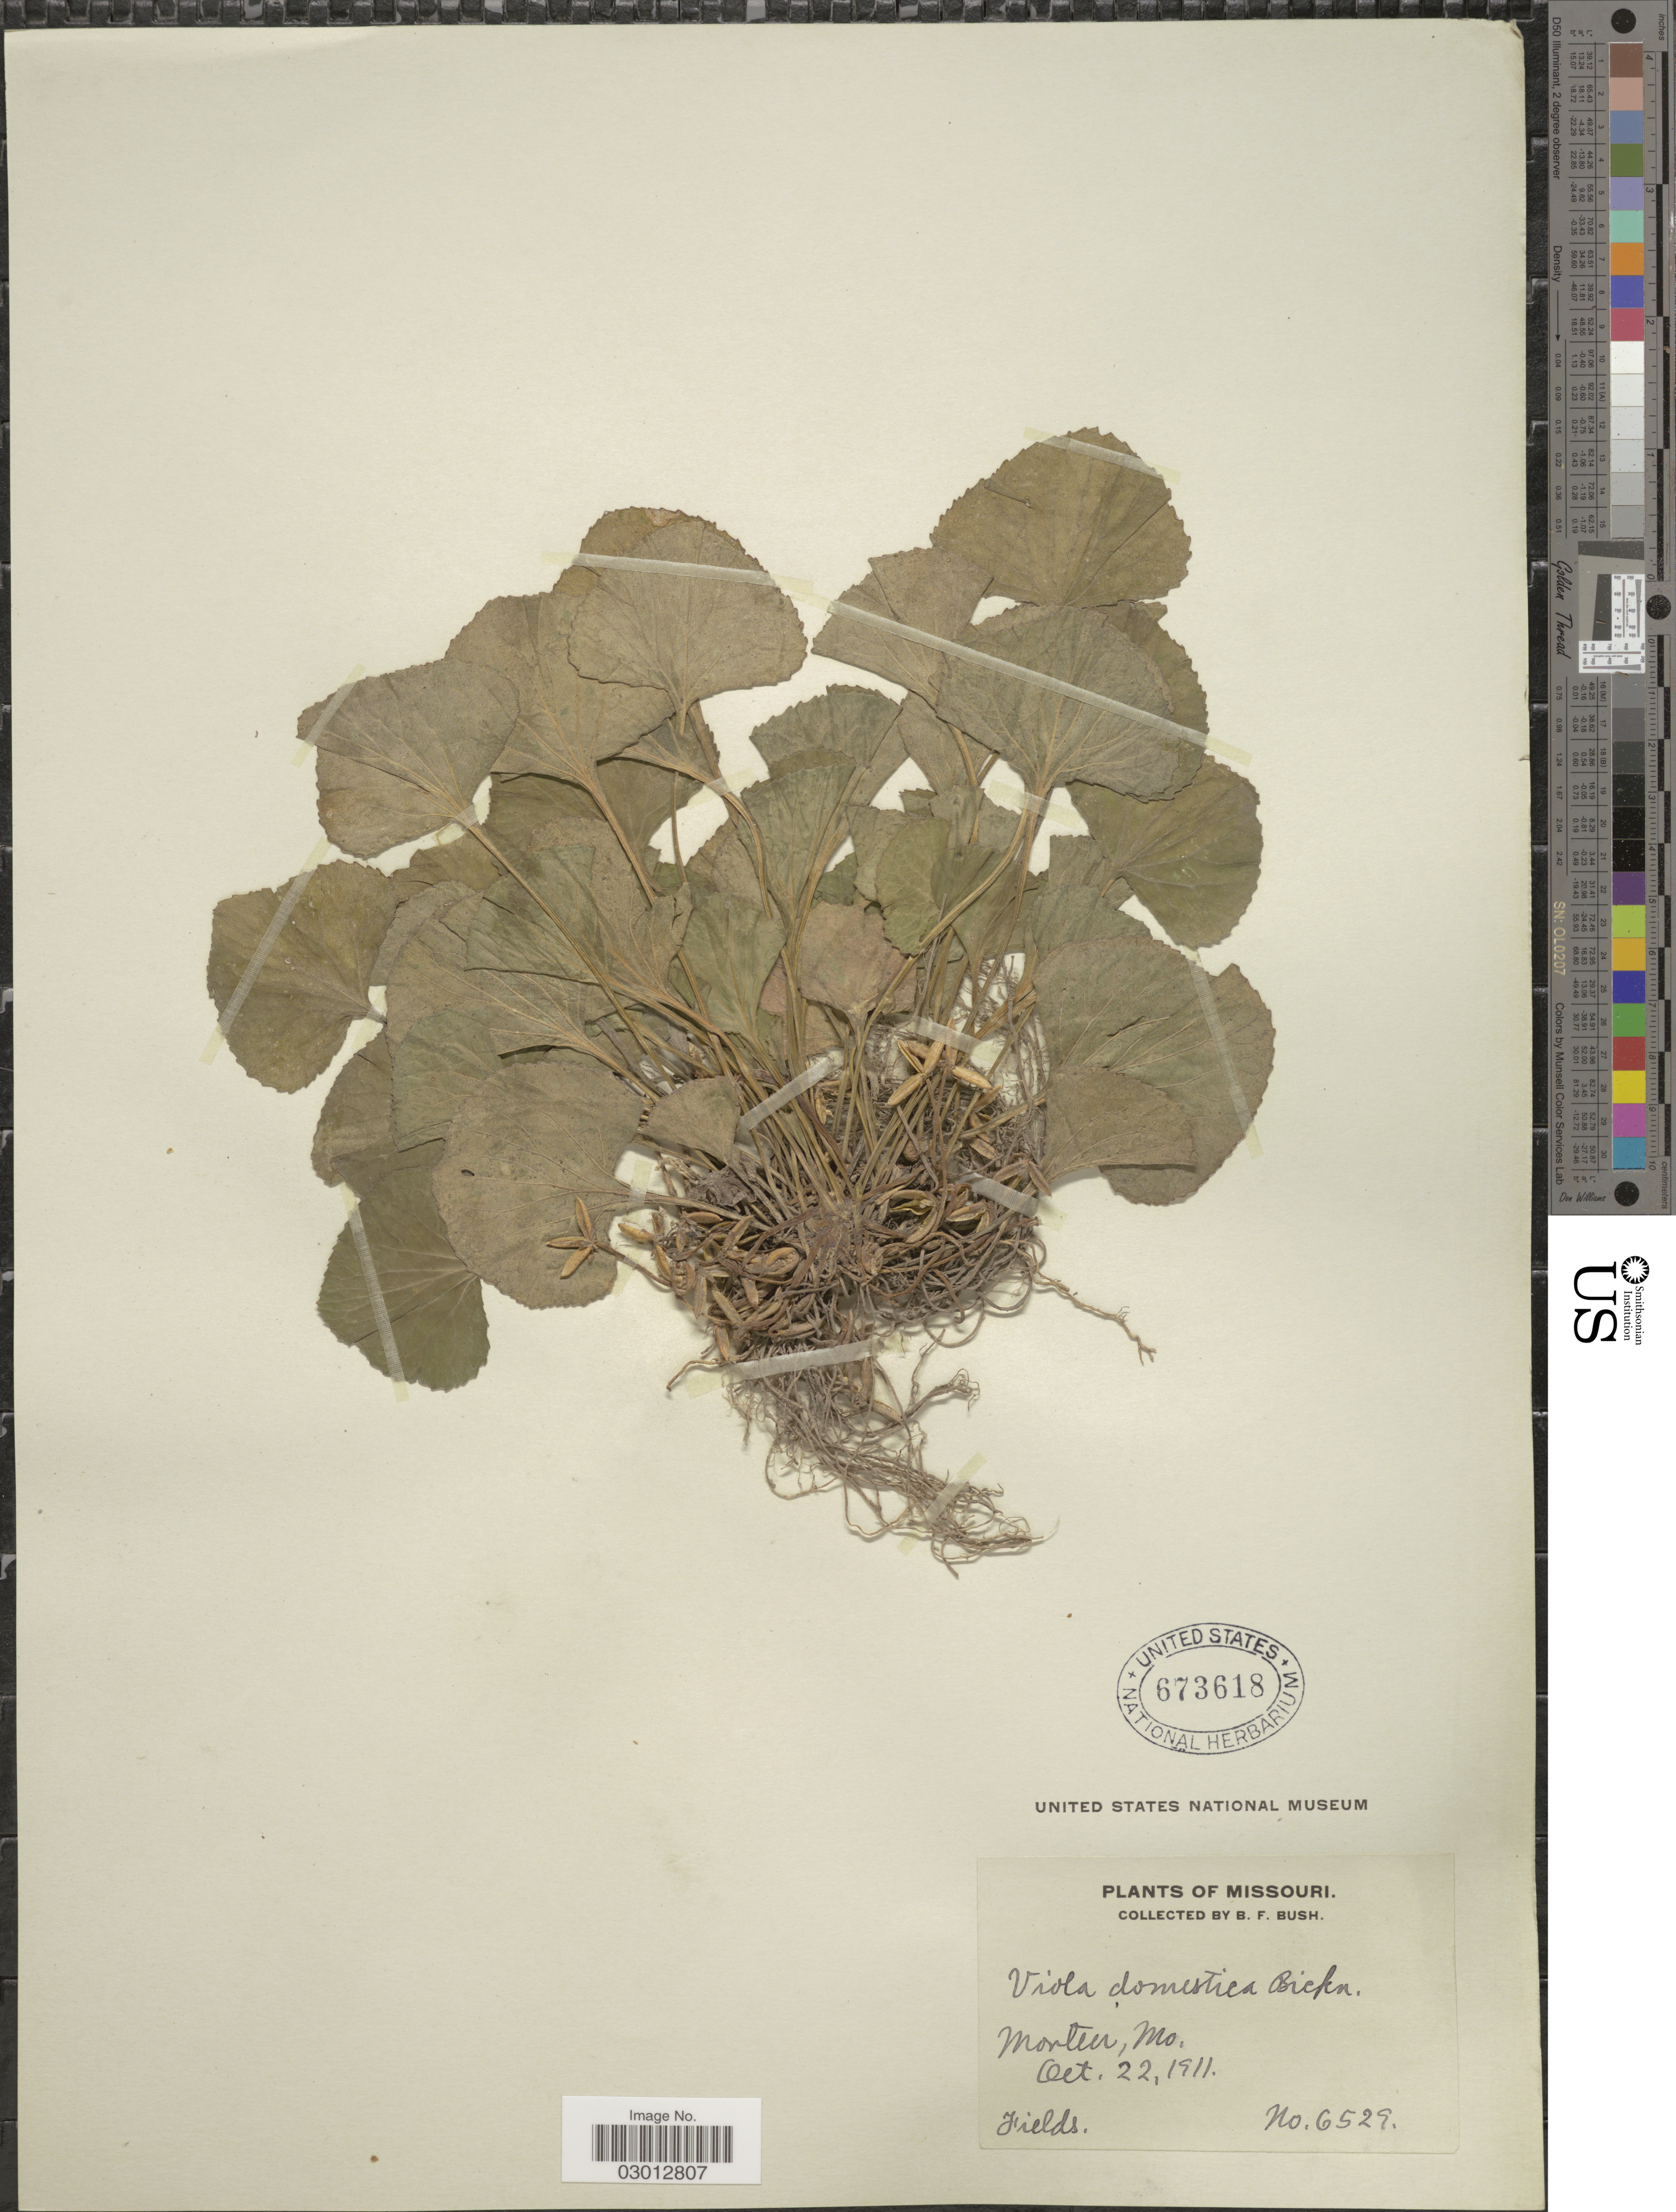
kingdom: Plantae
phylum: Tracheophyta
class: Magnoliopsida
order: Malpighiales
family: Violaceae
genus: Viola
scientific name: Viola papilionacea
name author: Pursh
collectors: B. F. Bush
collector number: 6529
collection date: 1911-10-22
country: United States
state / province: Missouri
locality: Morten.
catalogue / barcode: US 673618